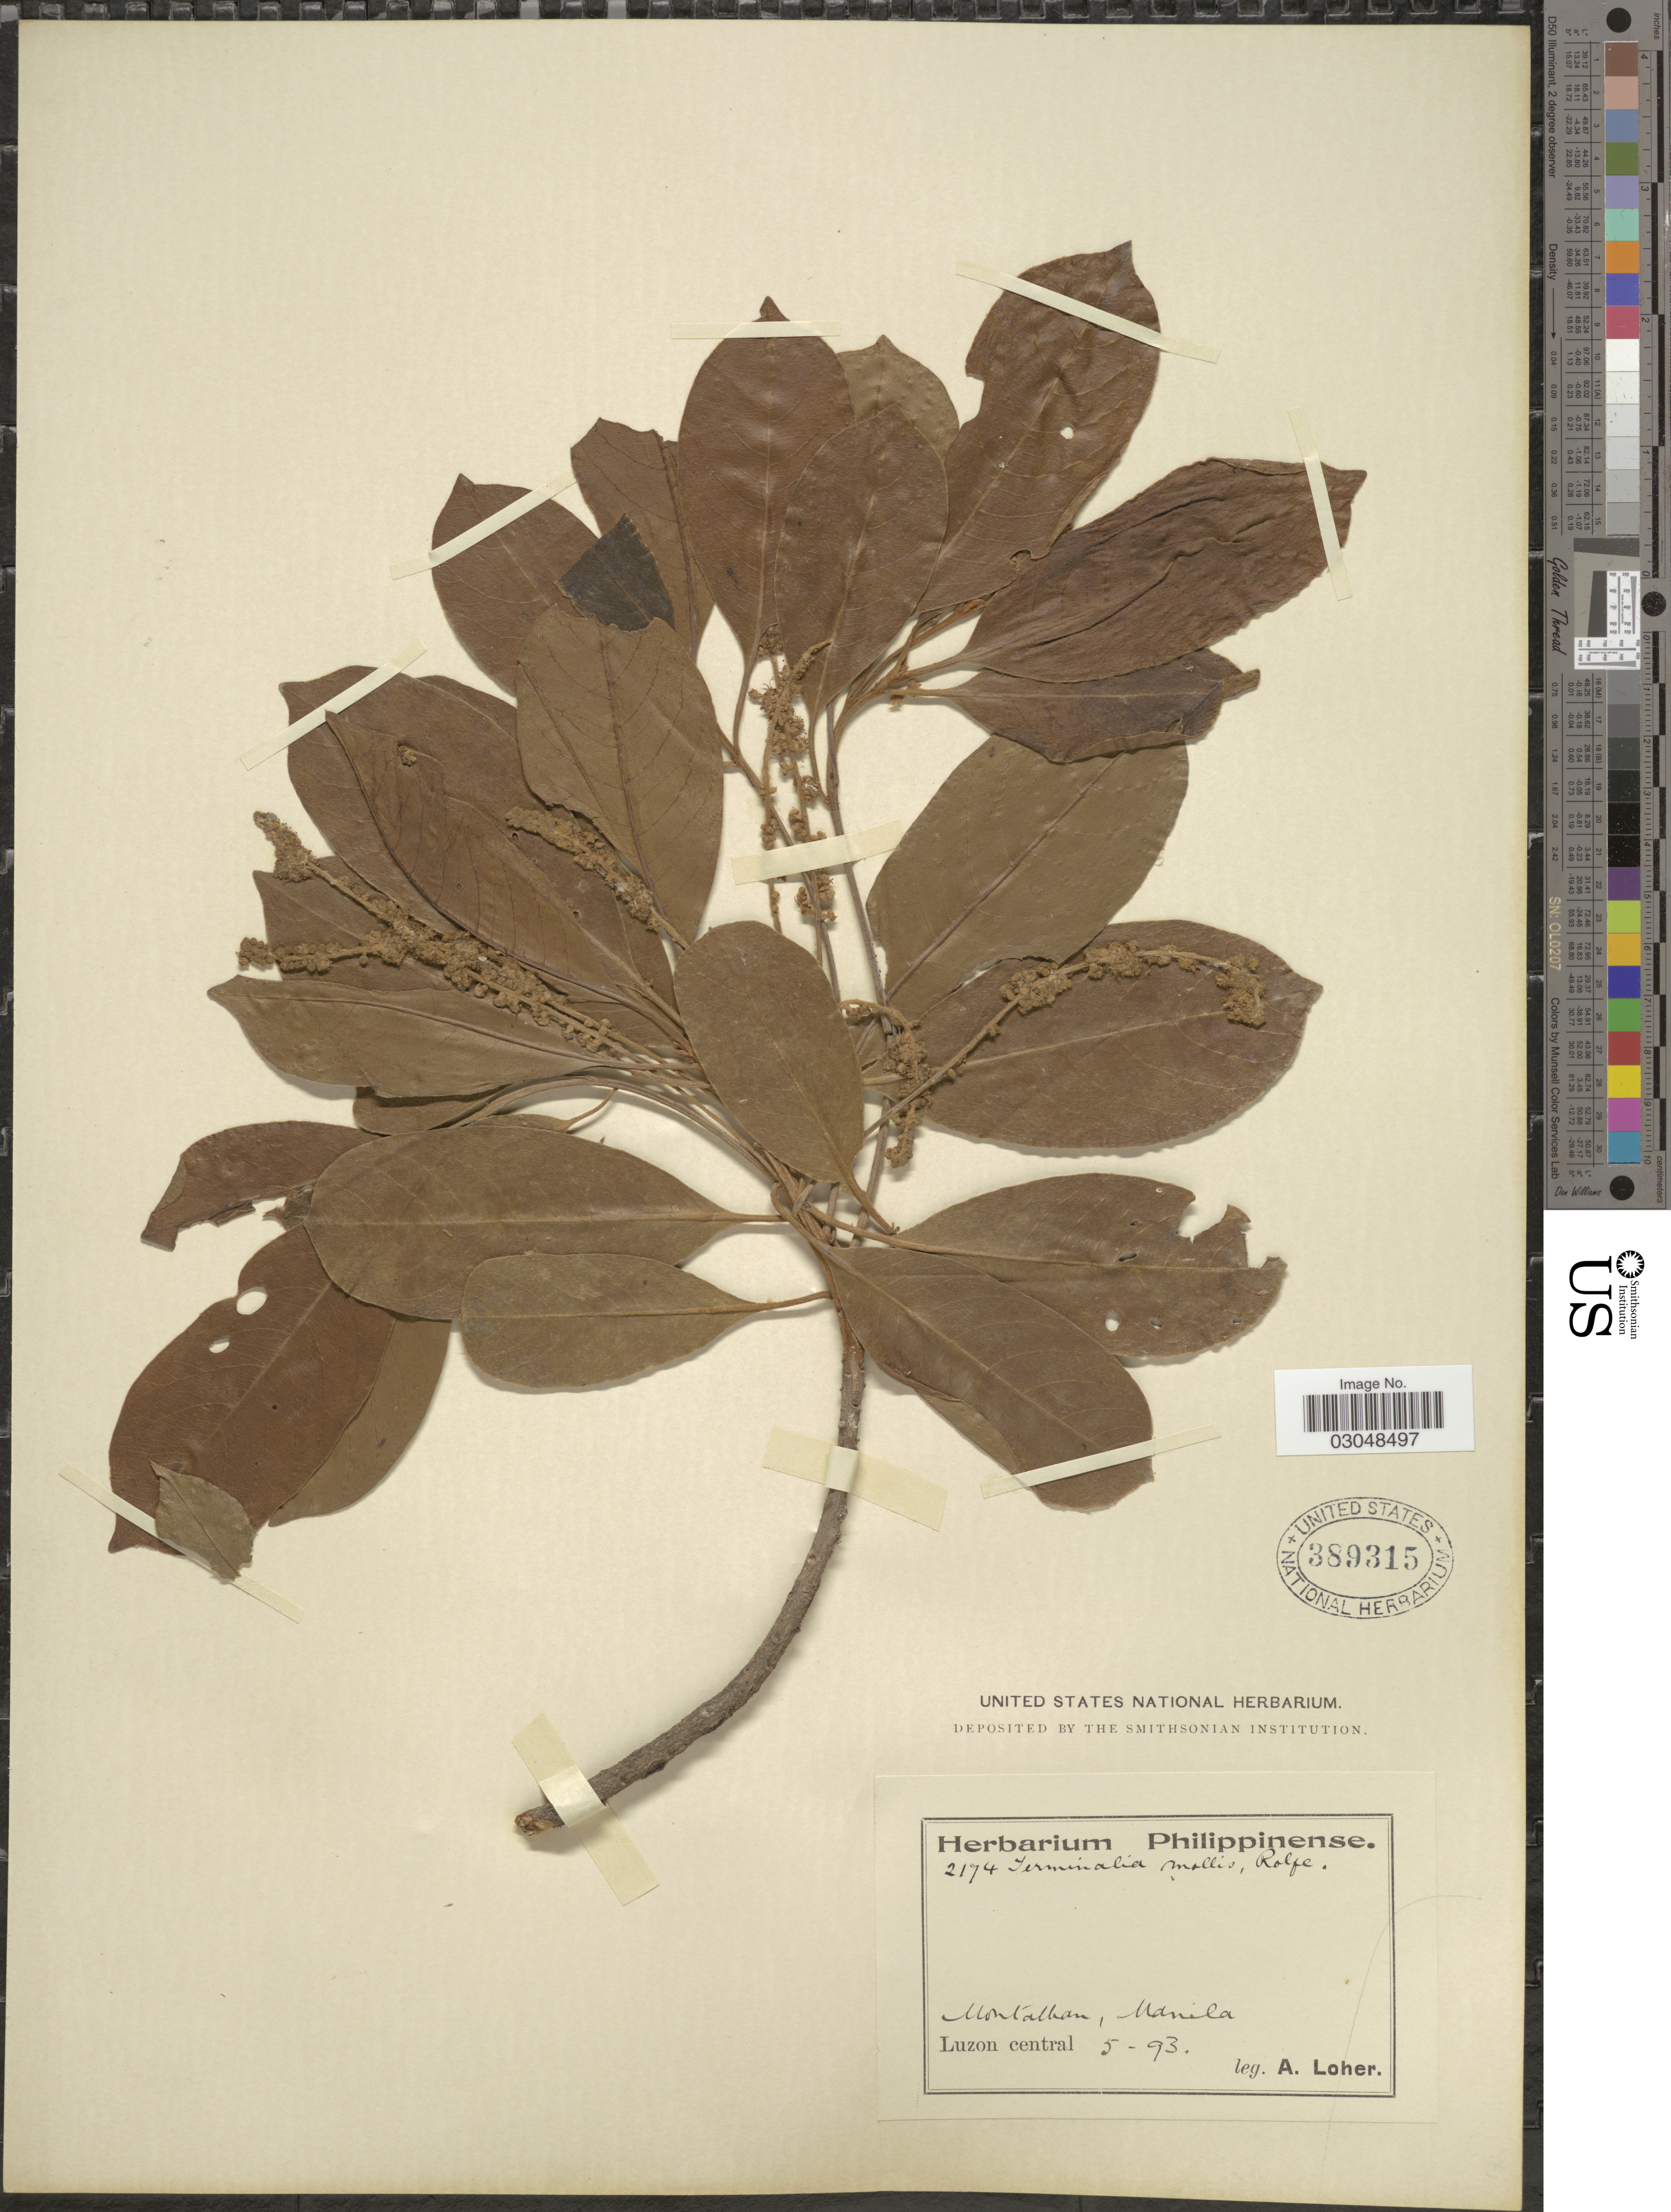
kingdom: Plantae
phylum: Tracheophyta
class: Magnoliopsida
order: Myrtales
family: Combretaceae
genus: Terminalia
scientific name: Terminalia microcarpa subsp. microcarpa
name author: Decne.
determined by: (US) Smithsonian Institution - National Museum of Natural History - Department of Botany (UNITED STATES)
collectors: A. Loher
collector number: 2174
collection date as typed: Transcribed d/m/y: /5/93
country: Philippines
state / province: Central Luzon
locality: Montalban, Manila, Luzon Central.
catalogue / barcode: US 389315